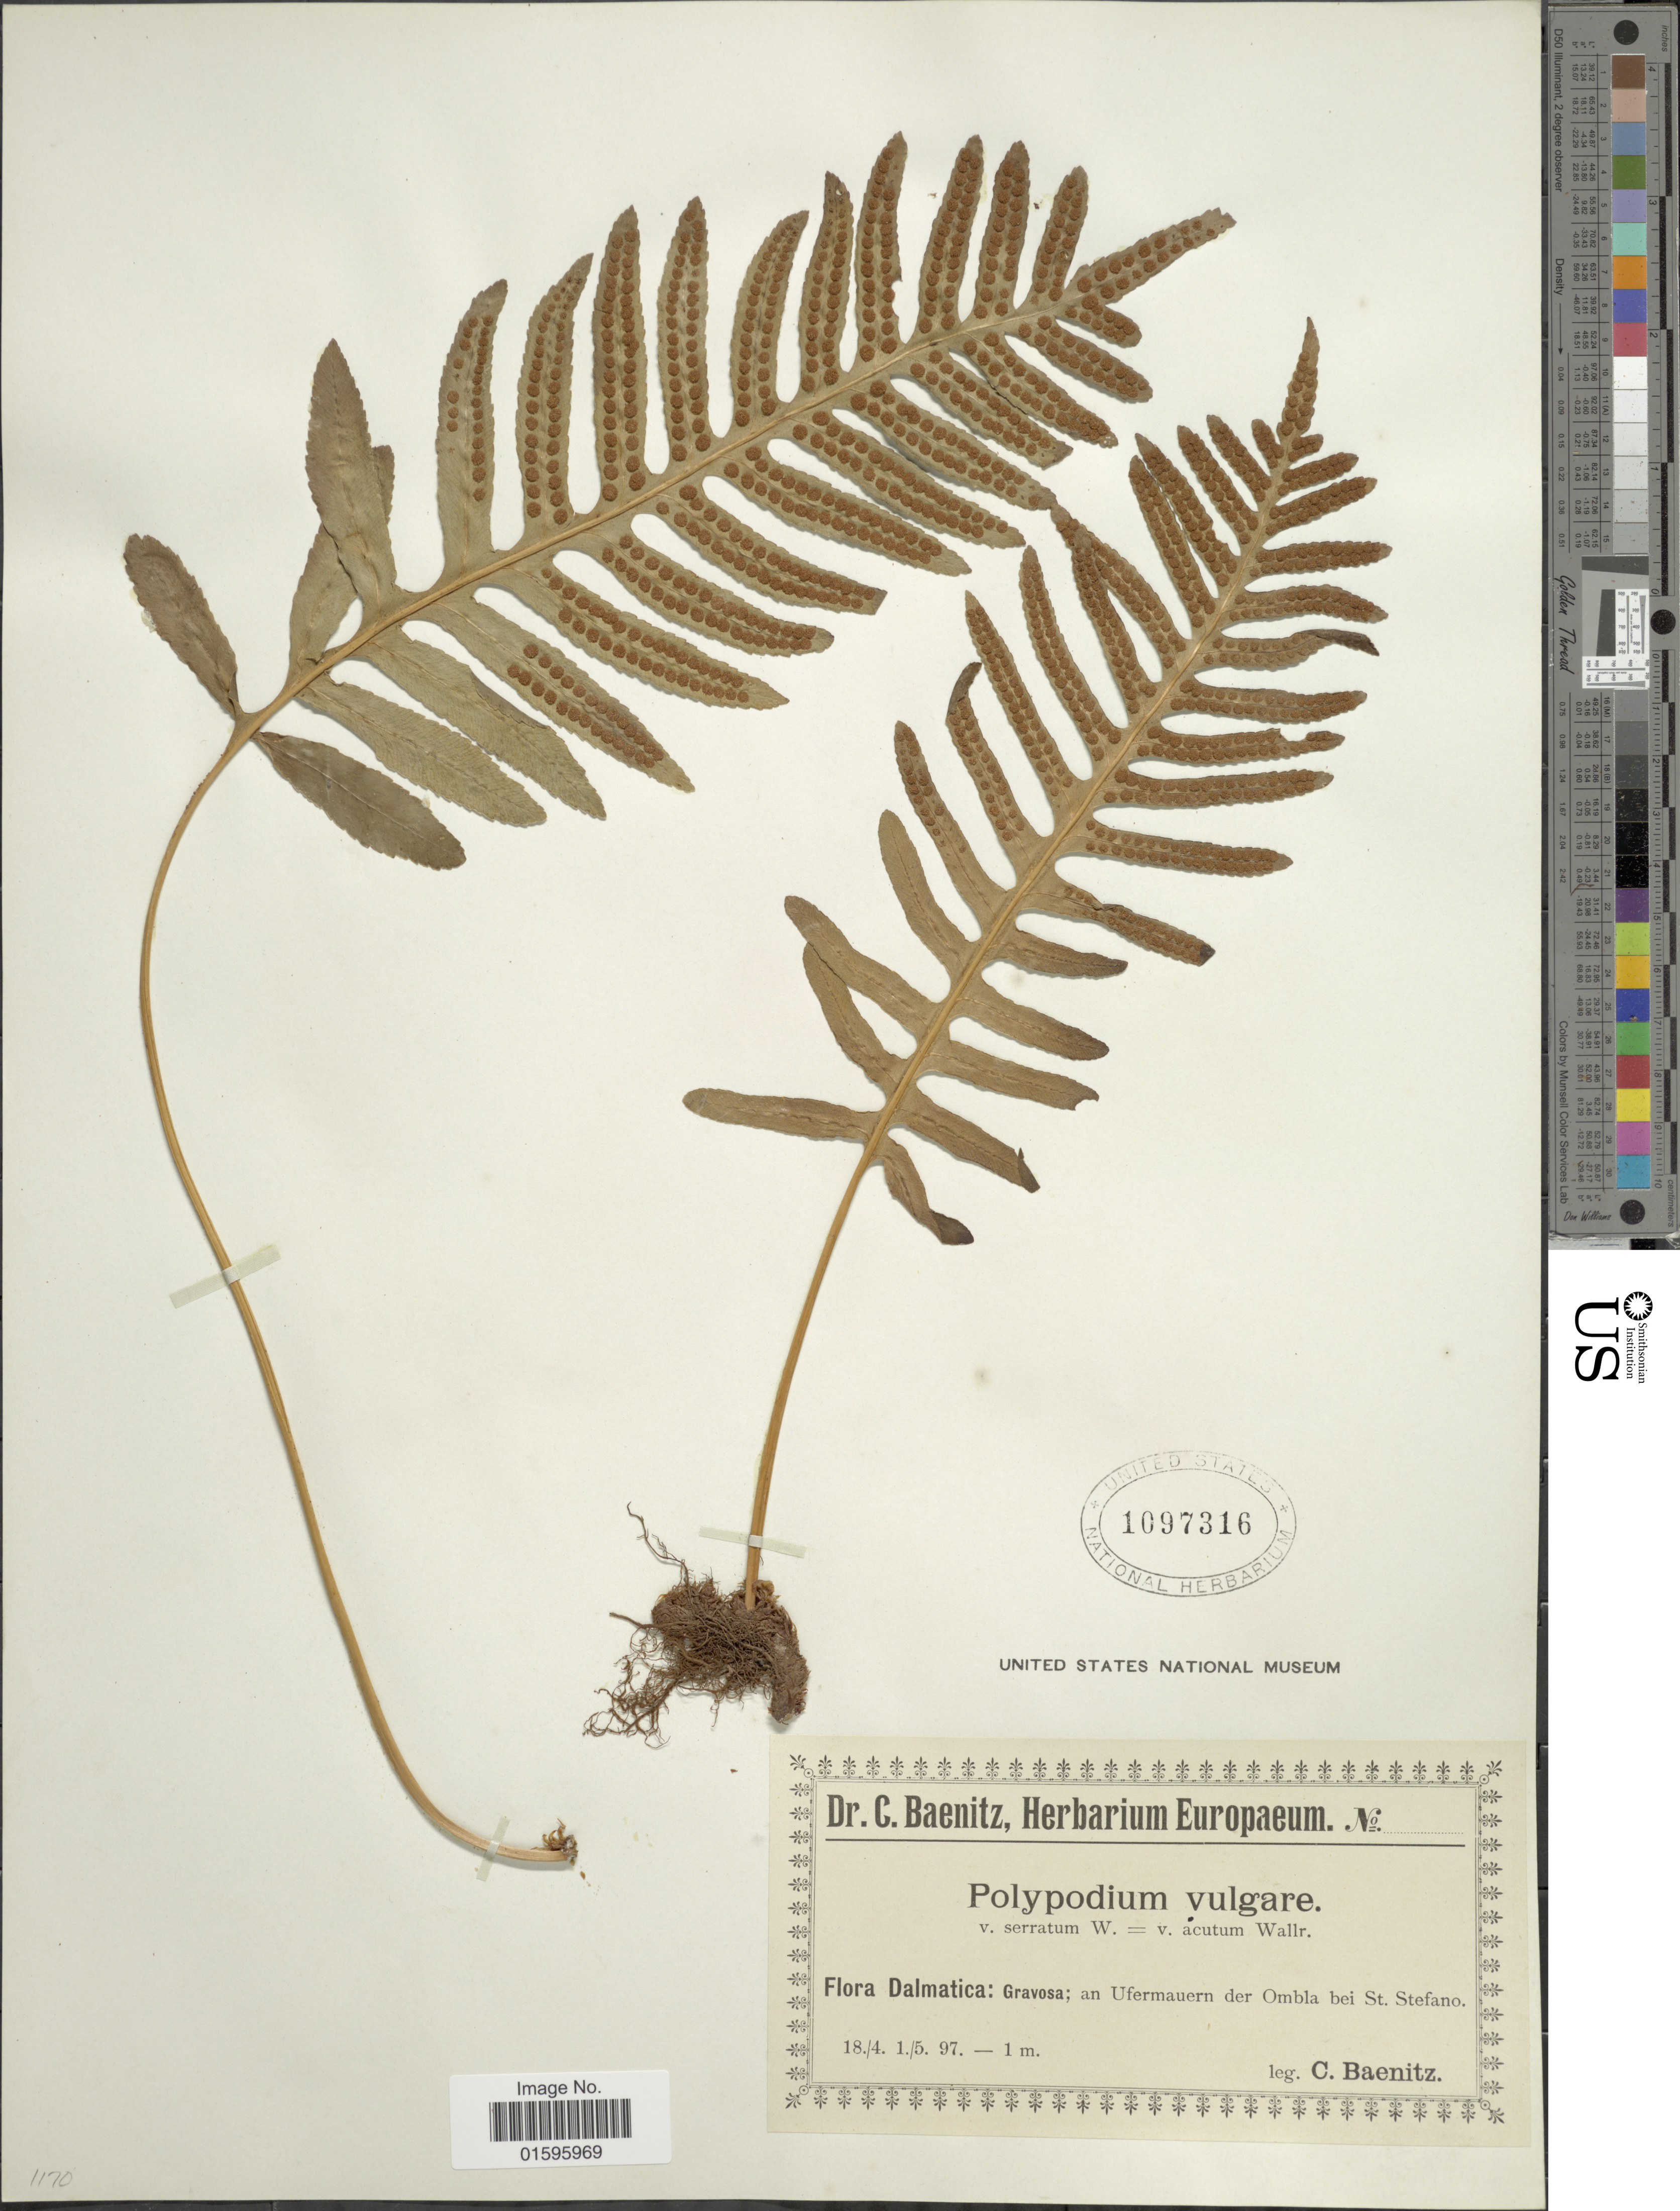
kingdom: Plantae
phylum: Tracheophyta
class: Polypodiopsida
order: Polypodiales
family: Polypodiaceae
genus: Polypodium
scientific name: Polypodium vulgare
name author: L.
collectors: C. G. Baenitz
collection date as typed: Transcribed d/m/y: 18/4/97 to 1/5/97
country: Croatia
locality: Dalmatica: Gravosa; an Ufermauern der Ombla bei St. Stefano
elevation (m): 1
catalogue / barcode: US 1097316